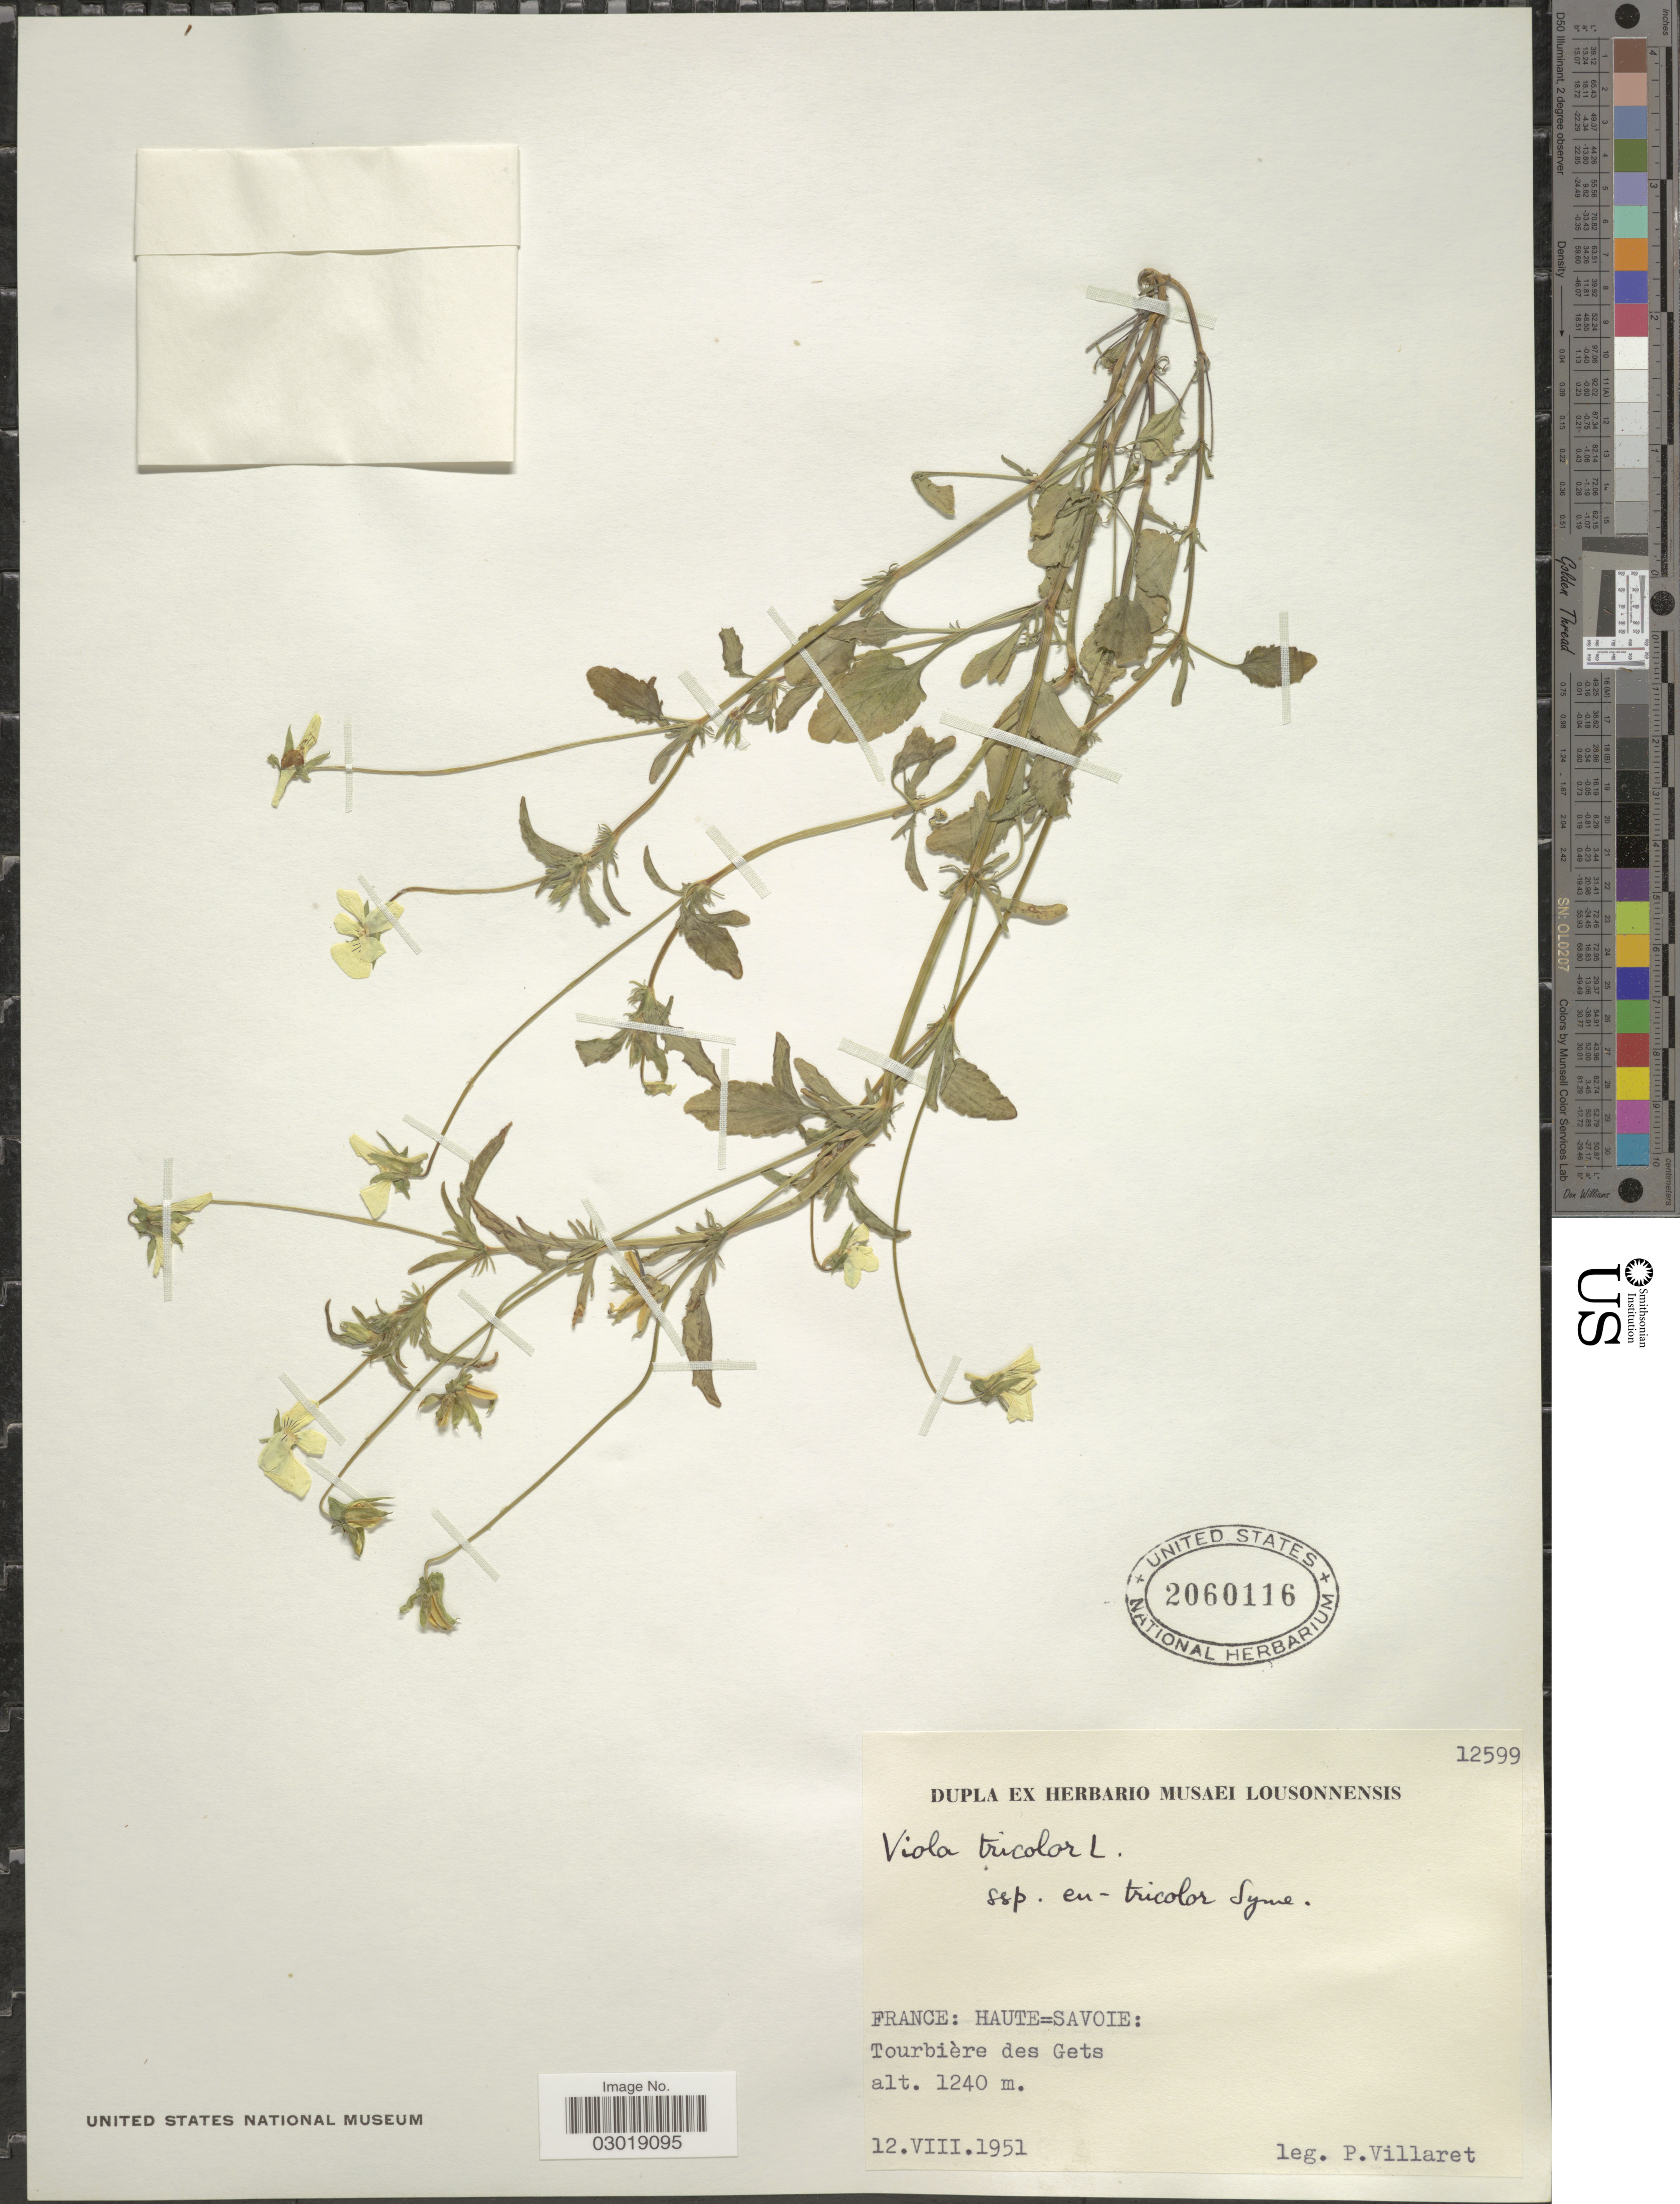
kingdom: Plantae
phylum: Tracheophyta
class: Magnoliopsida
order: Malpighiales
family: Violaceae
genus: Viola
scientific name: Viola tricolor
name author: L.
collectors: P. Villaret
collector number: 12599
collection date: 1951-08-12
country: France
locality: Haute=Savoie: Tourbière des Gets.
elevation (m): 1240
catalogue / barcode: US 2060116